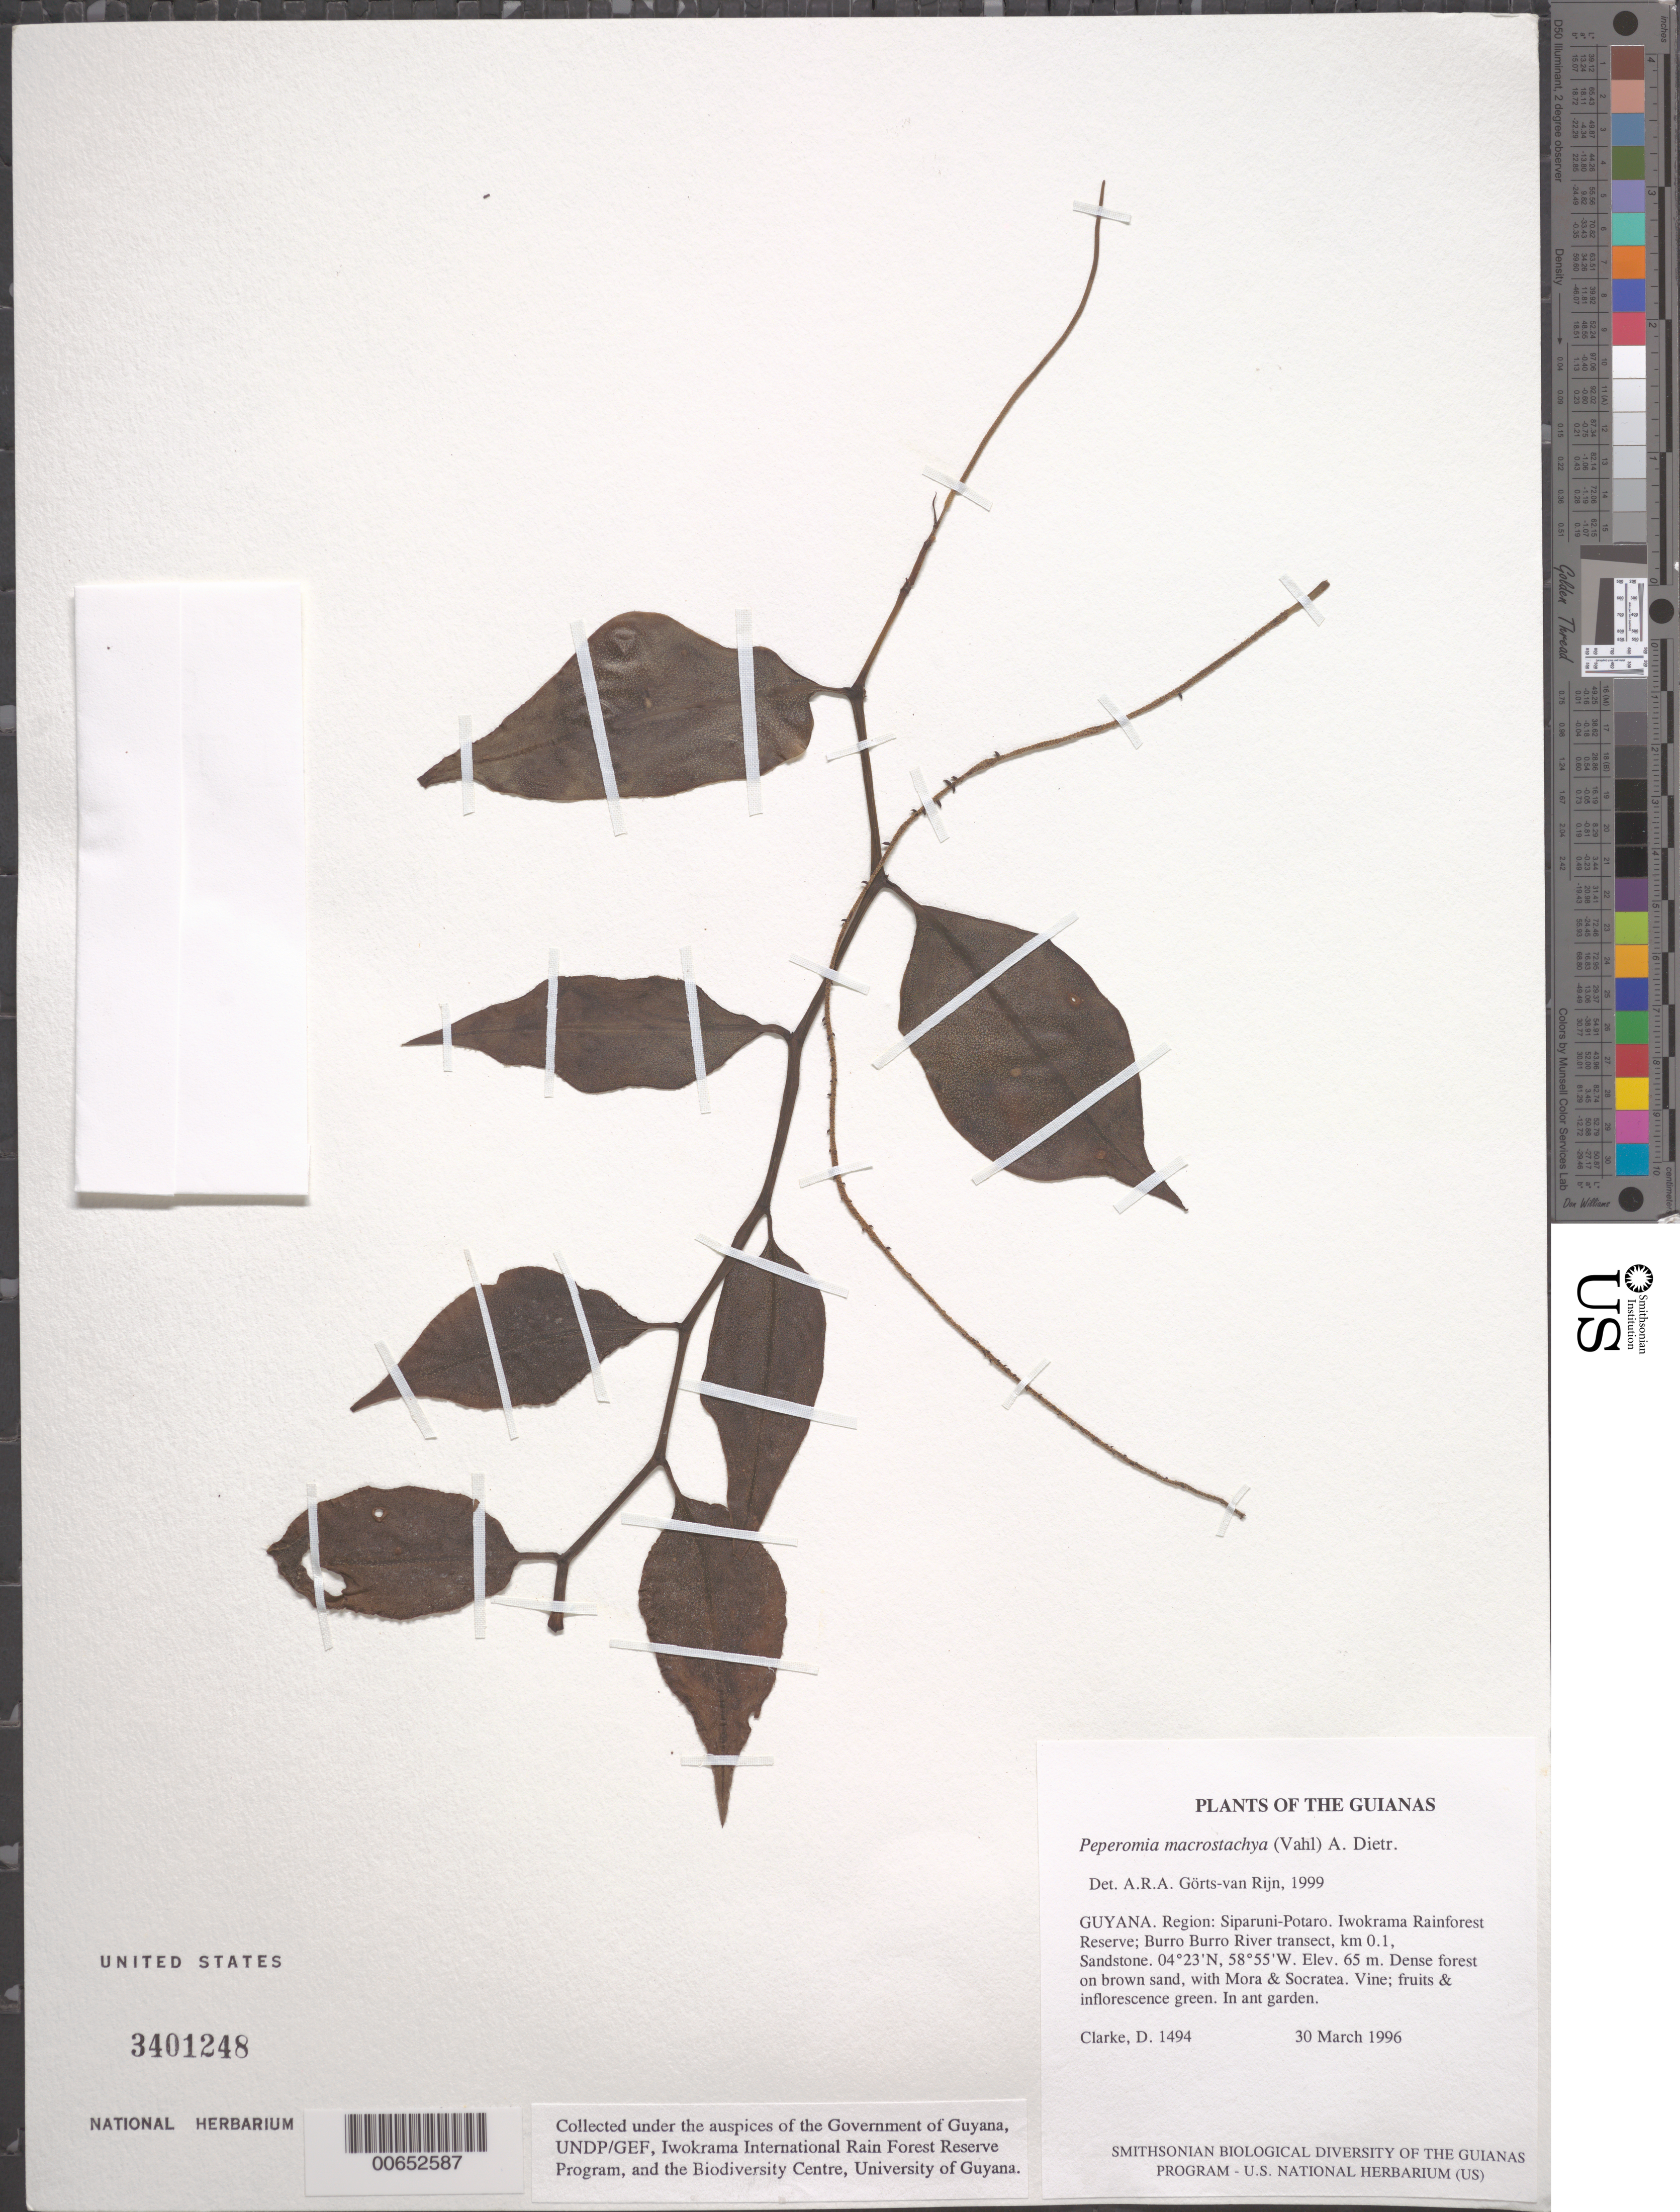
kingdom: Plantae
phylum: Tracheophyta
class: Magnoliopsida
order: Piperales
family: Piperaceae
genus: Peperomia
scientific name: Peperomia macrostachya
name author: (Vahl) A. Dietr.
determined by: Görts-van Rijn, A. R. A.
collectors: H. D. Clarke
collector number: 1494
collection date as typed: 30 March 1996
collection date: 1996-03-30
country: Guyana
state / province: Potaro-Siparuni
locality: Iwokrama Rainforest Reserve; Burro Burro River transect, km 0.1, Sandstone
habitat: Dense forest on brown sand, with Mora & Socratea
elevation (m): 65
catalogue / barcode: US 3401248